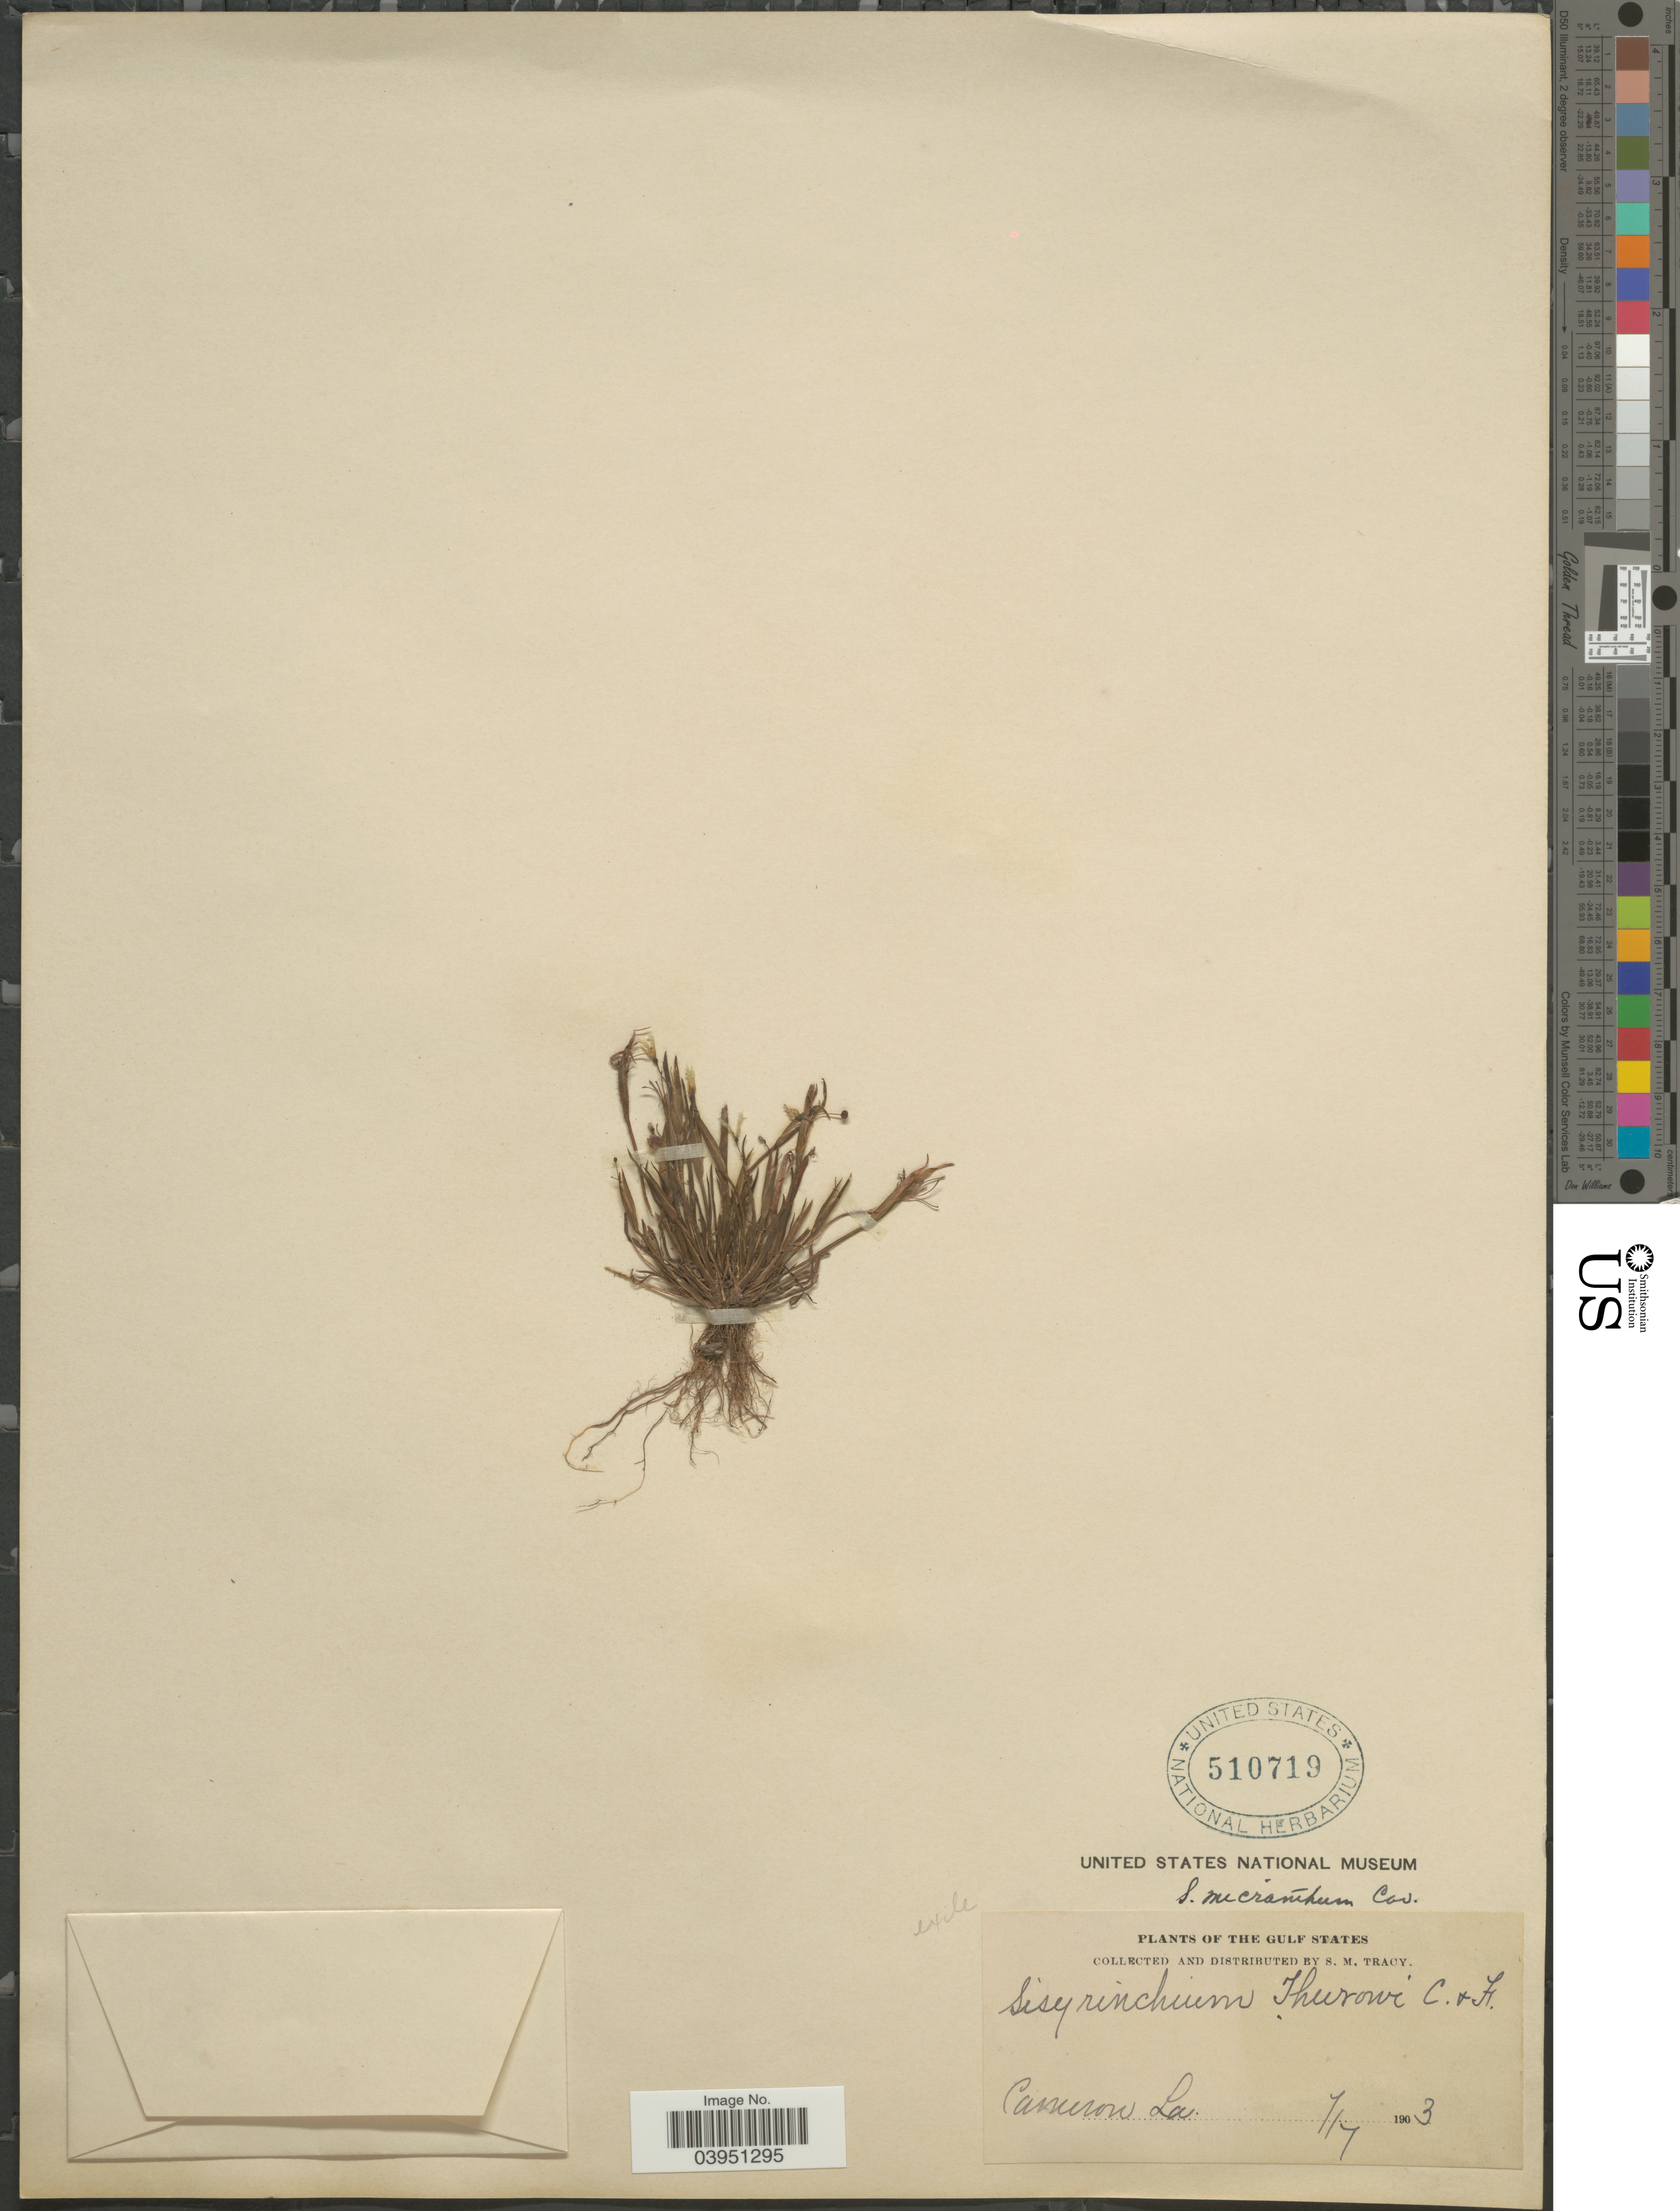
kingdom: Plantae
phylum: Tracheophyta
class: Liliopsida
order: Asparagales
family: Iridaceae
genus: Sisyrinchium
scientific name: Sisyrinchium micranthum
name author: Cav.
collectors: S. M. Tracy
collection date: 1903-07-07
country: United States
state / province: Louisiana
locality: The Gulf States. Cameron.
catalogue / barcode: US 510719